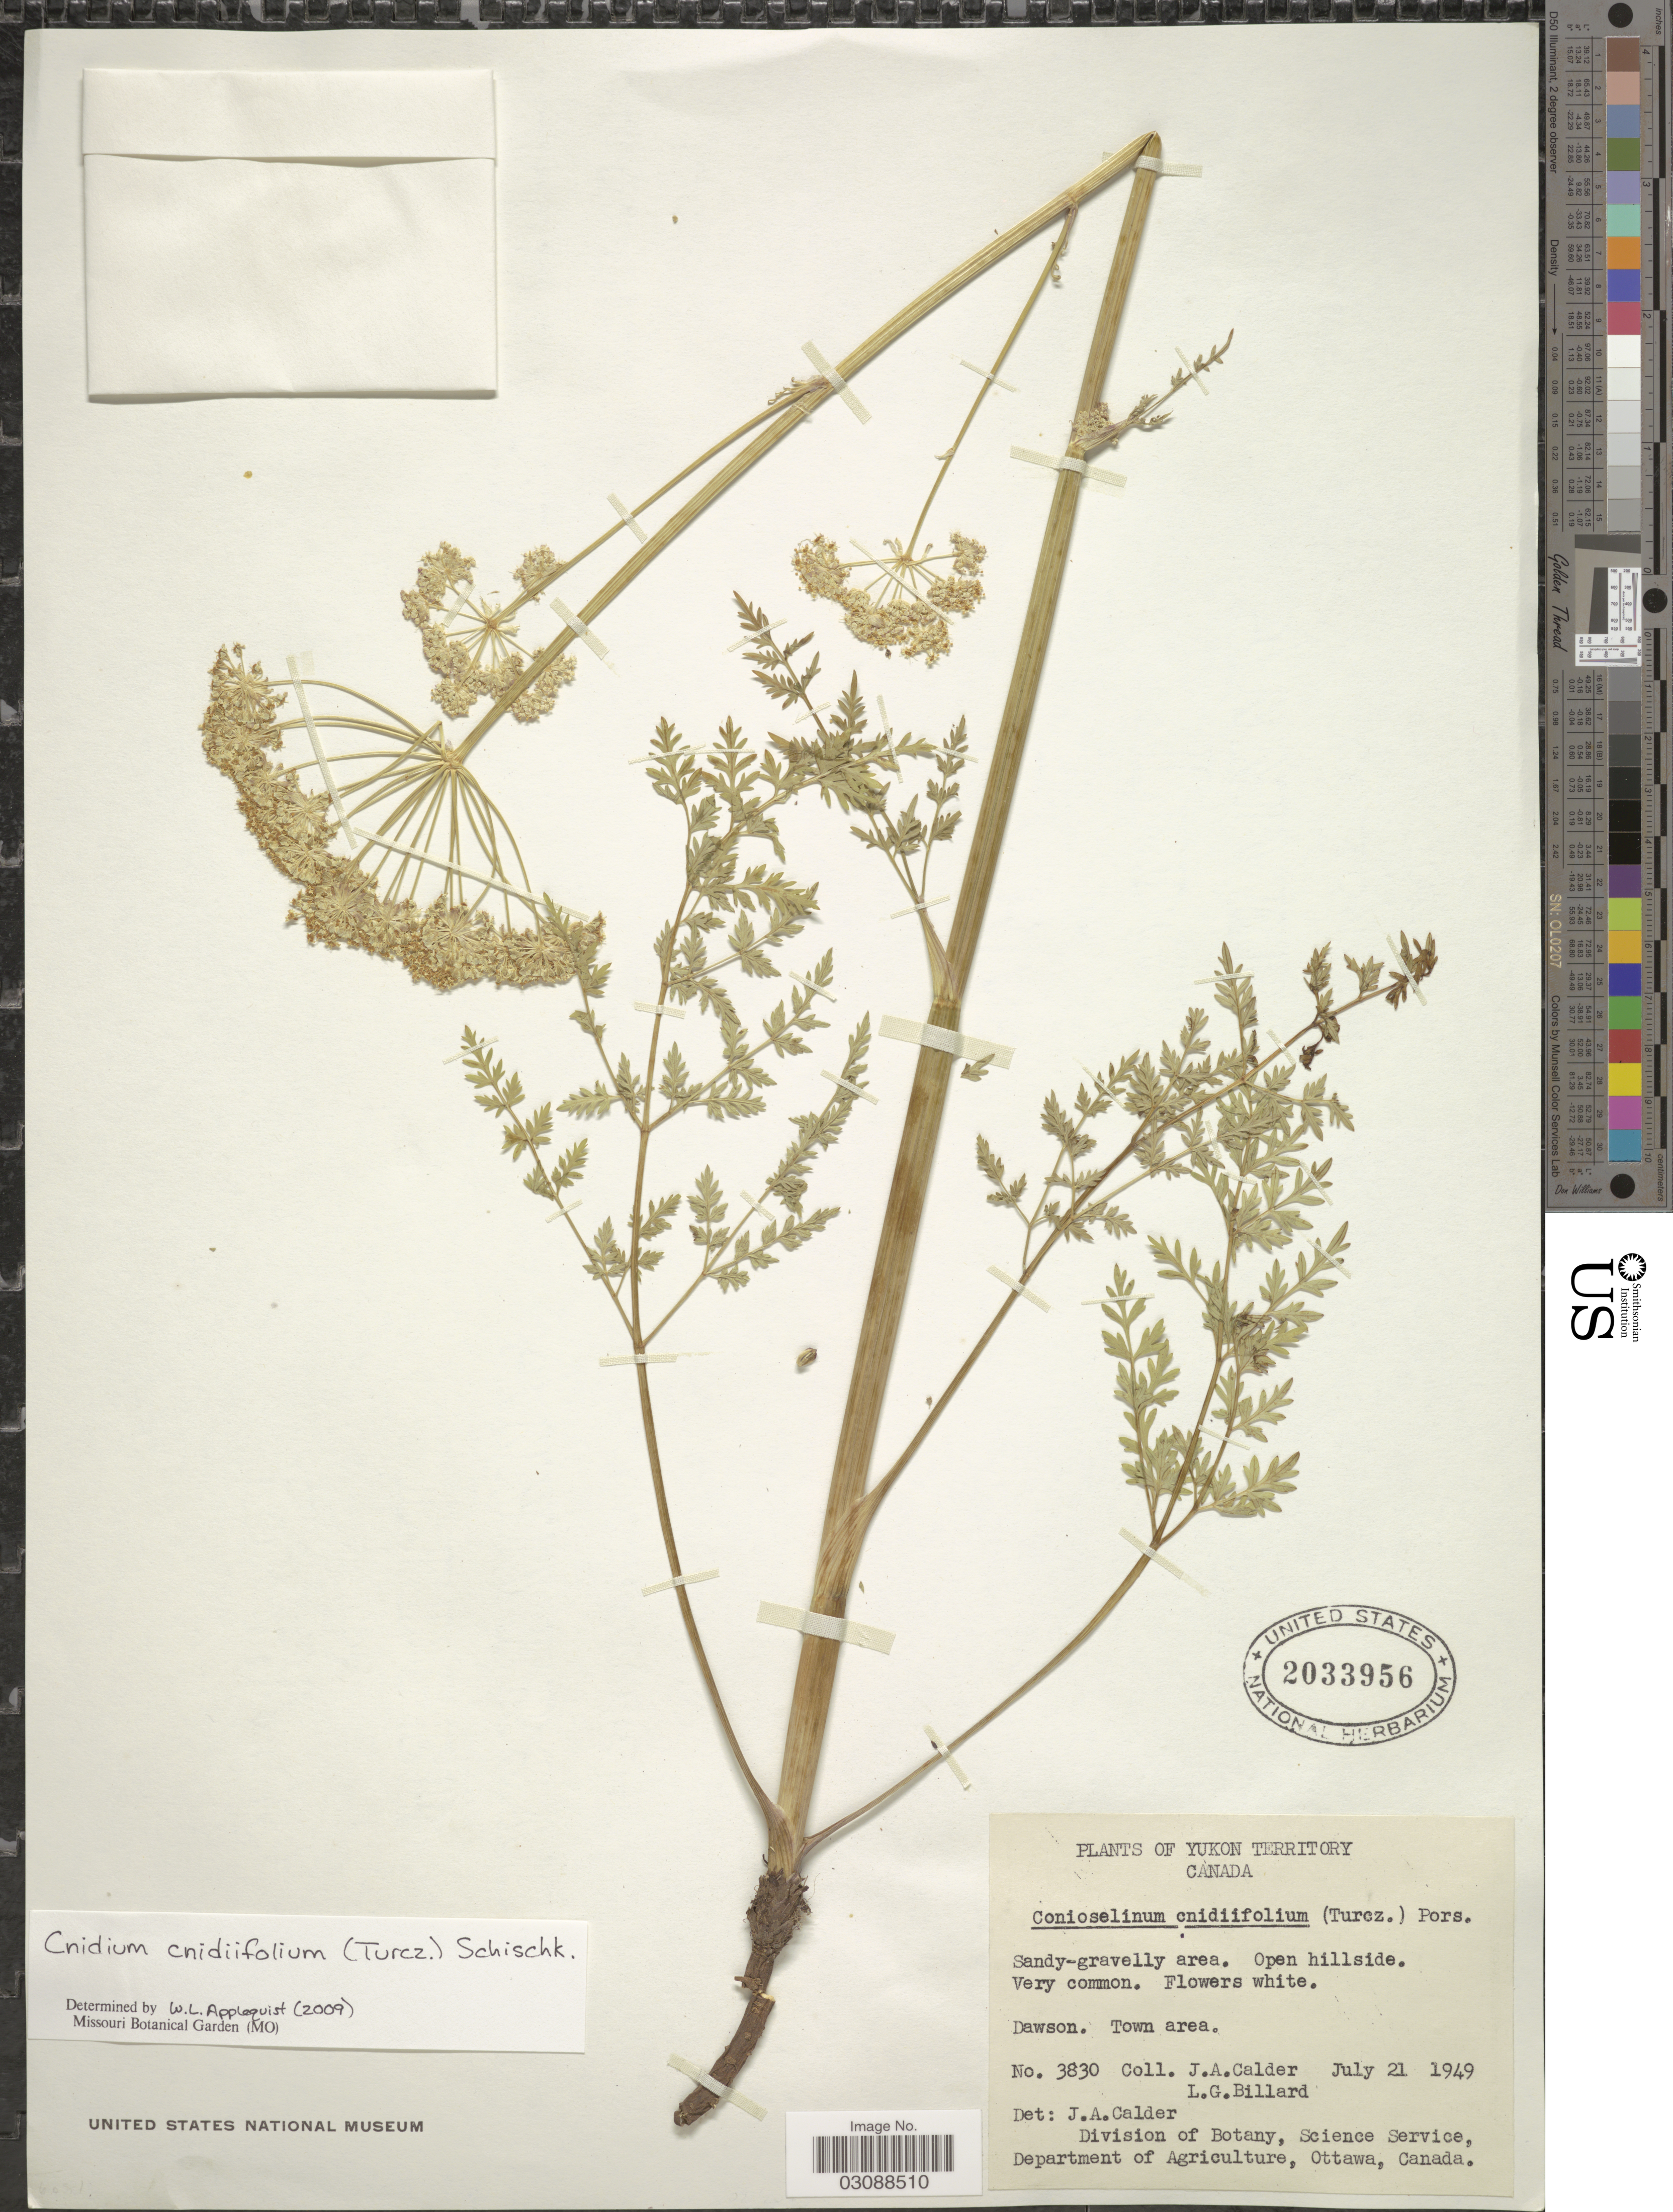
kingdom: Plantae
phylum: Tracheophyta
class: Magnoliopsida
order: Apiales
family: Apiaceae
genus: Cnidium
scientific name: Cnidium cnidiifolium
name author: (Turcz.) Schischk.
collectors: J. A. Calder & L. Billard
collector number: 3830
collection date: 1949-07-21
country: Canada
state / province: Yukon Territory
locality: Dawson, Town area.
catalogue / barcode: US 2033956